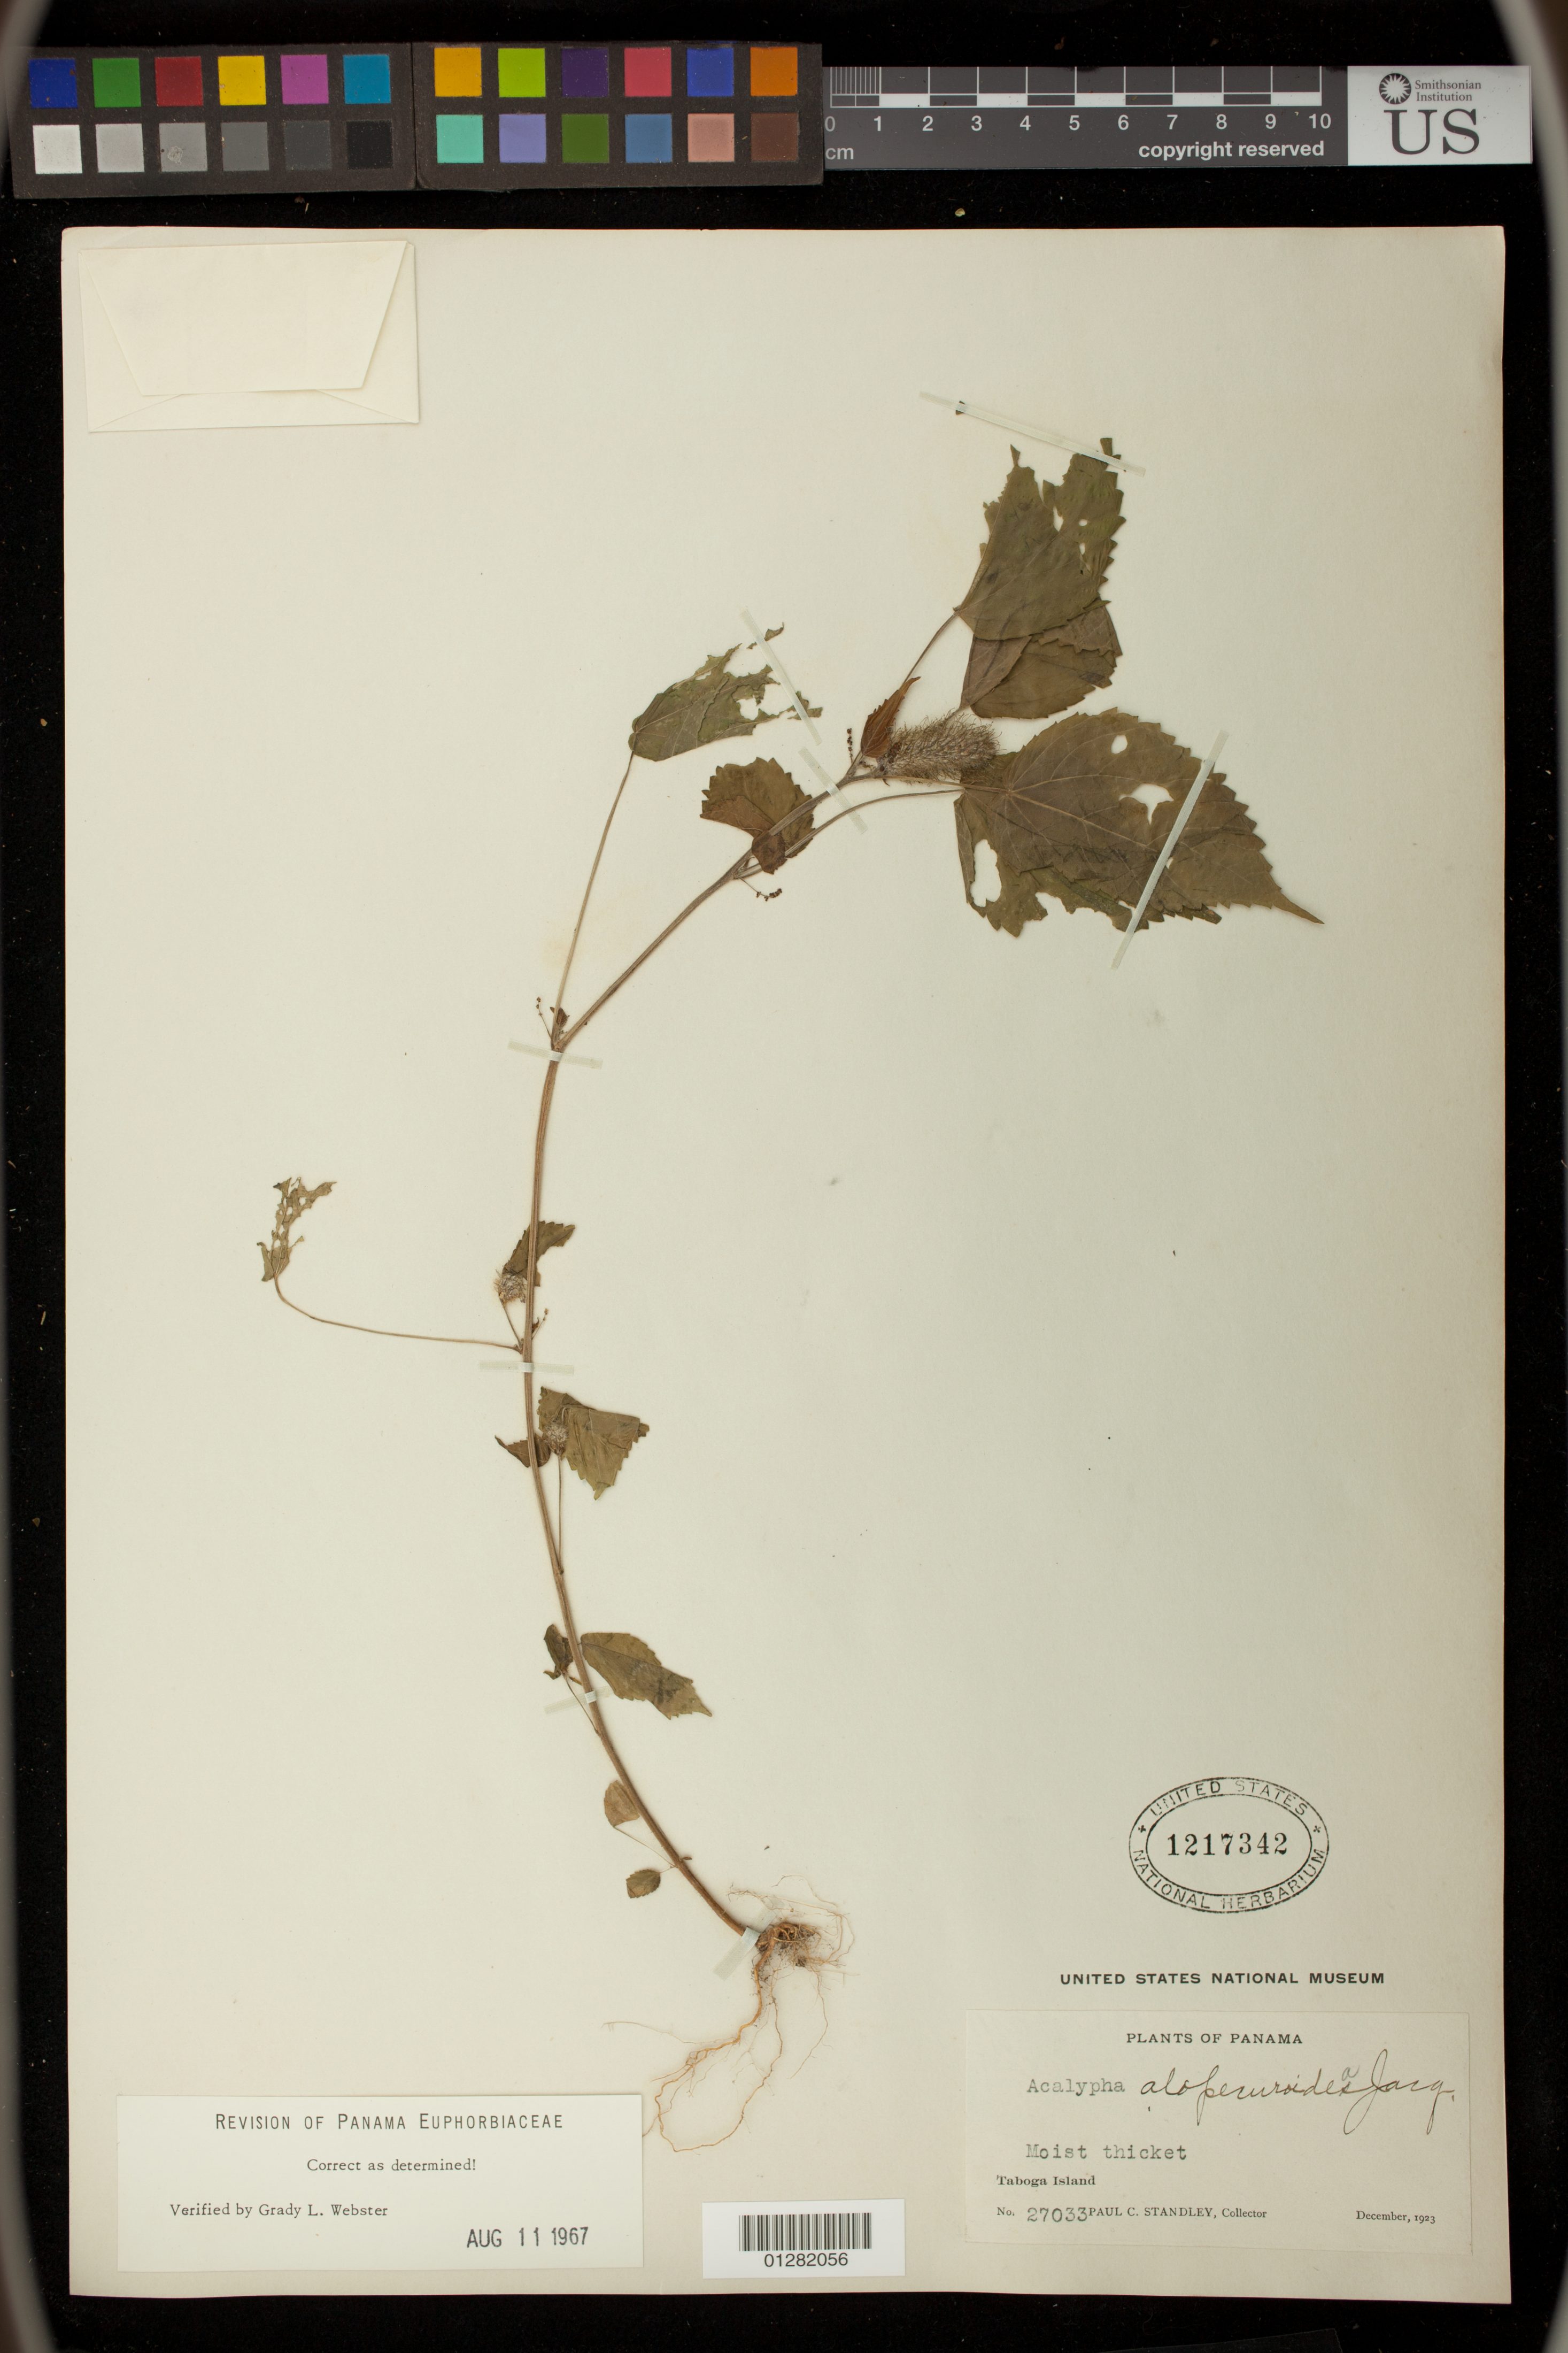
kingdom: Plantae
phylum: Tracheophyta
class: Magnoliopsida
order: Malpighiales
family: Euphorbiaceae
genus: Acalypha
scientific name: Acalypha alopecuroidea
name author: Jacq.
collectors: P. C. Standley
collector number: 27033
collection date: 1923-12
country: Panama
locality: Taboga Island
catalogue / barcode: US 1217342